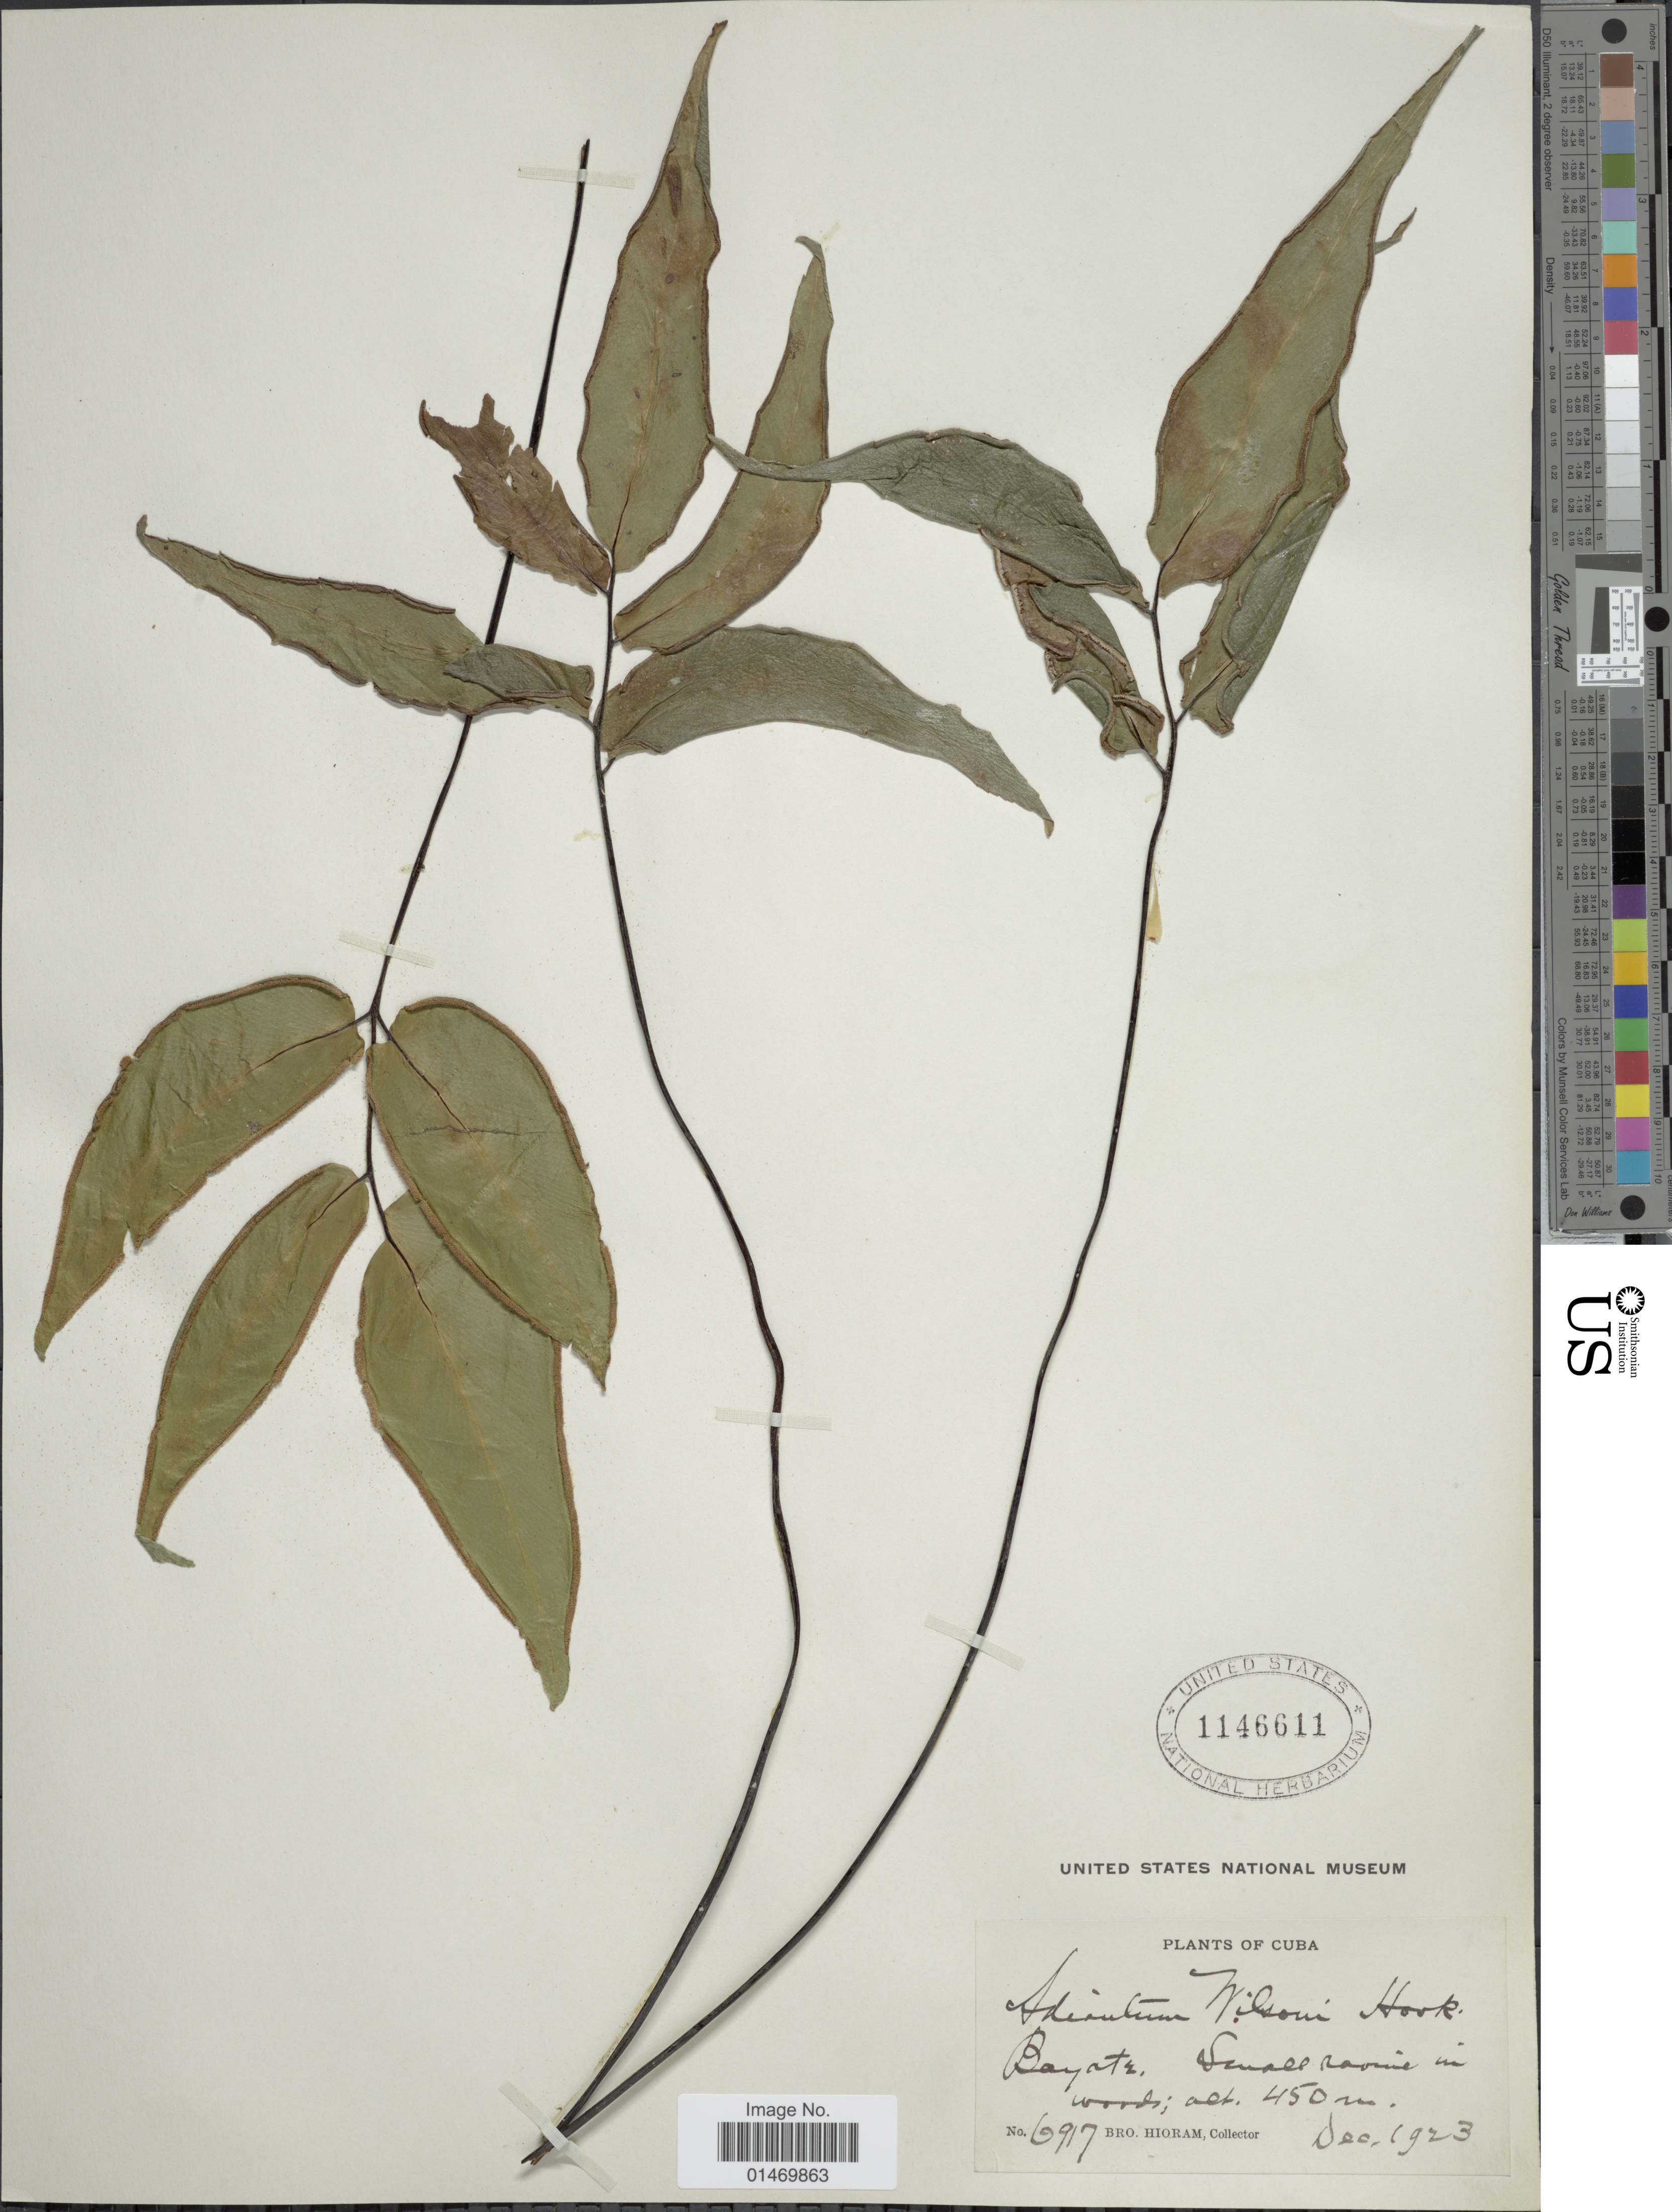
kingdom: Plantae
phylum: Tracheophyta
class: Polypodiopsida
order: Polypodiales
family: Pteridaceae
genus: Adiantum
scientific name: Adiantum wilsonii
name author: Hook.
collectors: Bro. Hioram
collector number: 6917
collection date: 1923-12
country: Cuba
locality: Cuba, Bayate, Small ravine in woods.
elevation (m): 450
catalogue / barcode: US 1146611